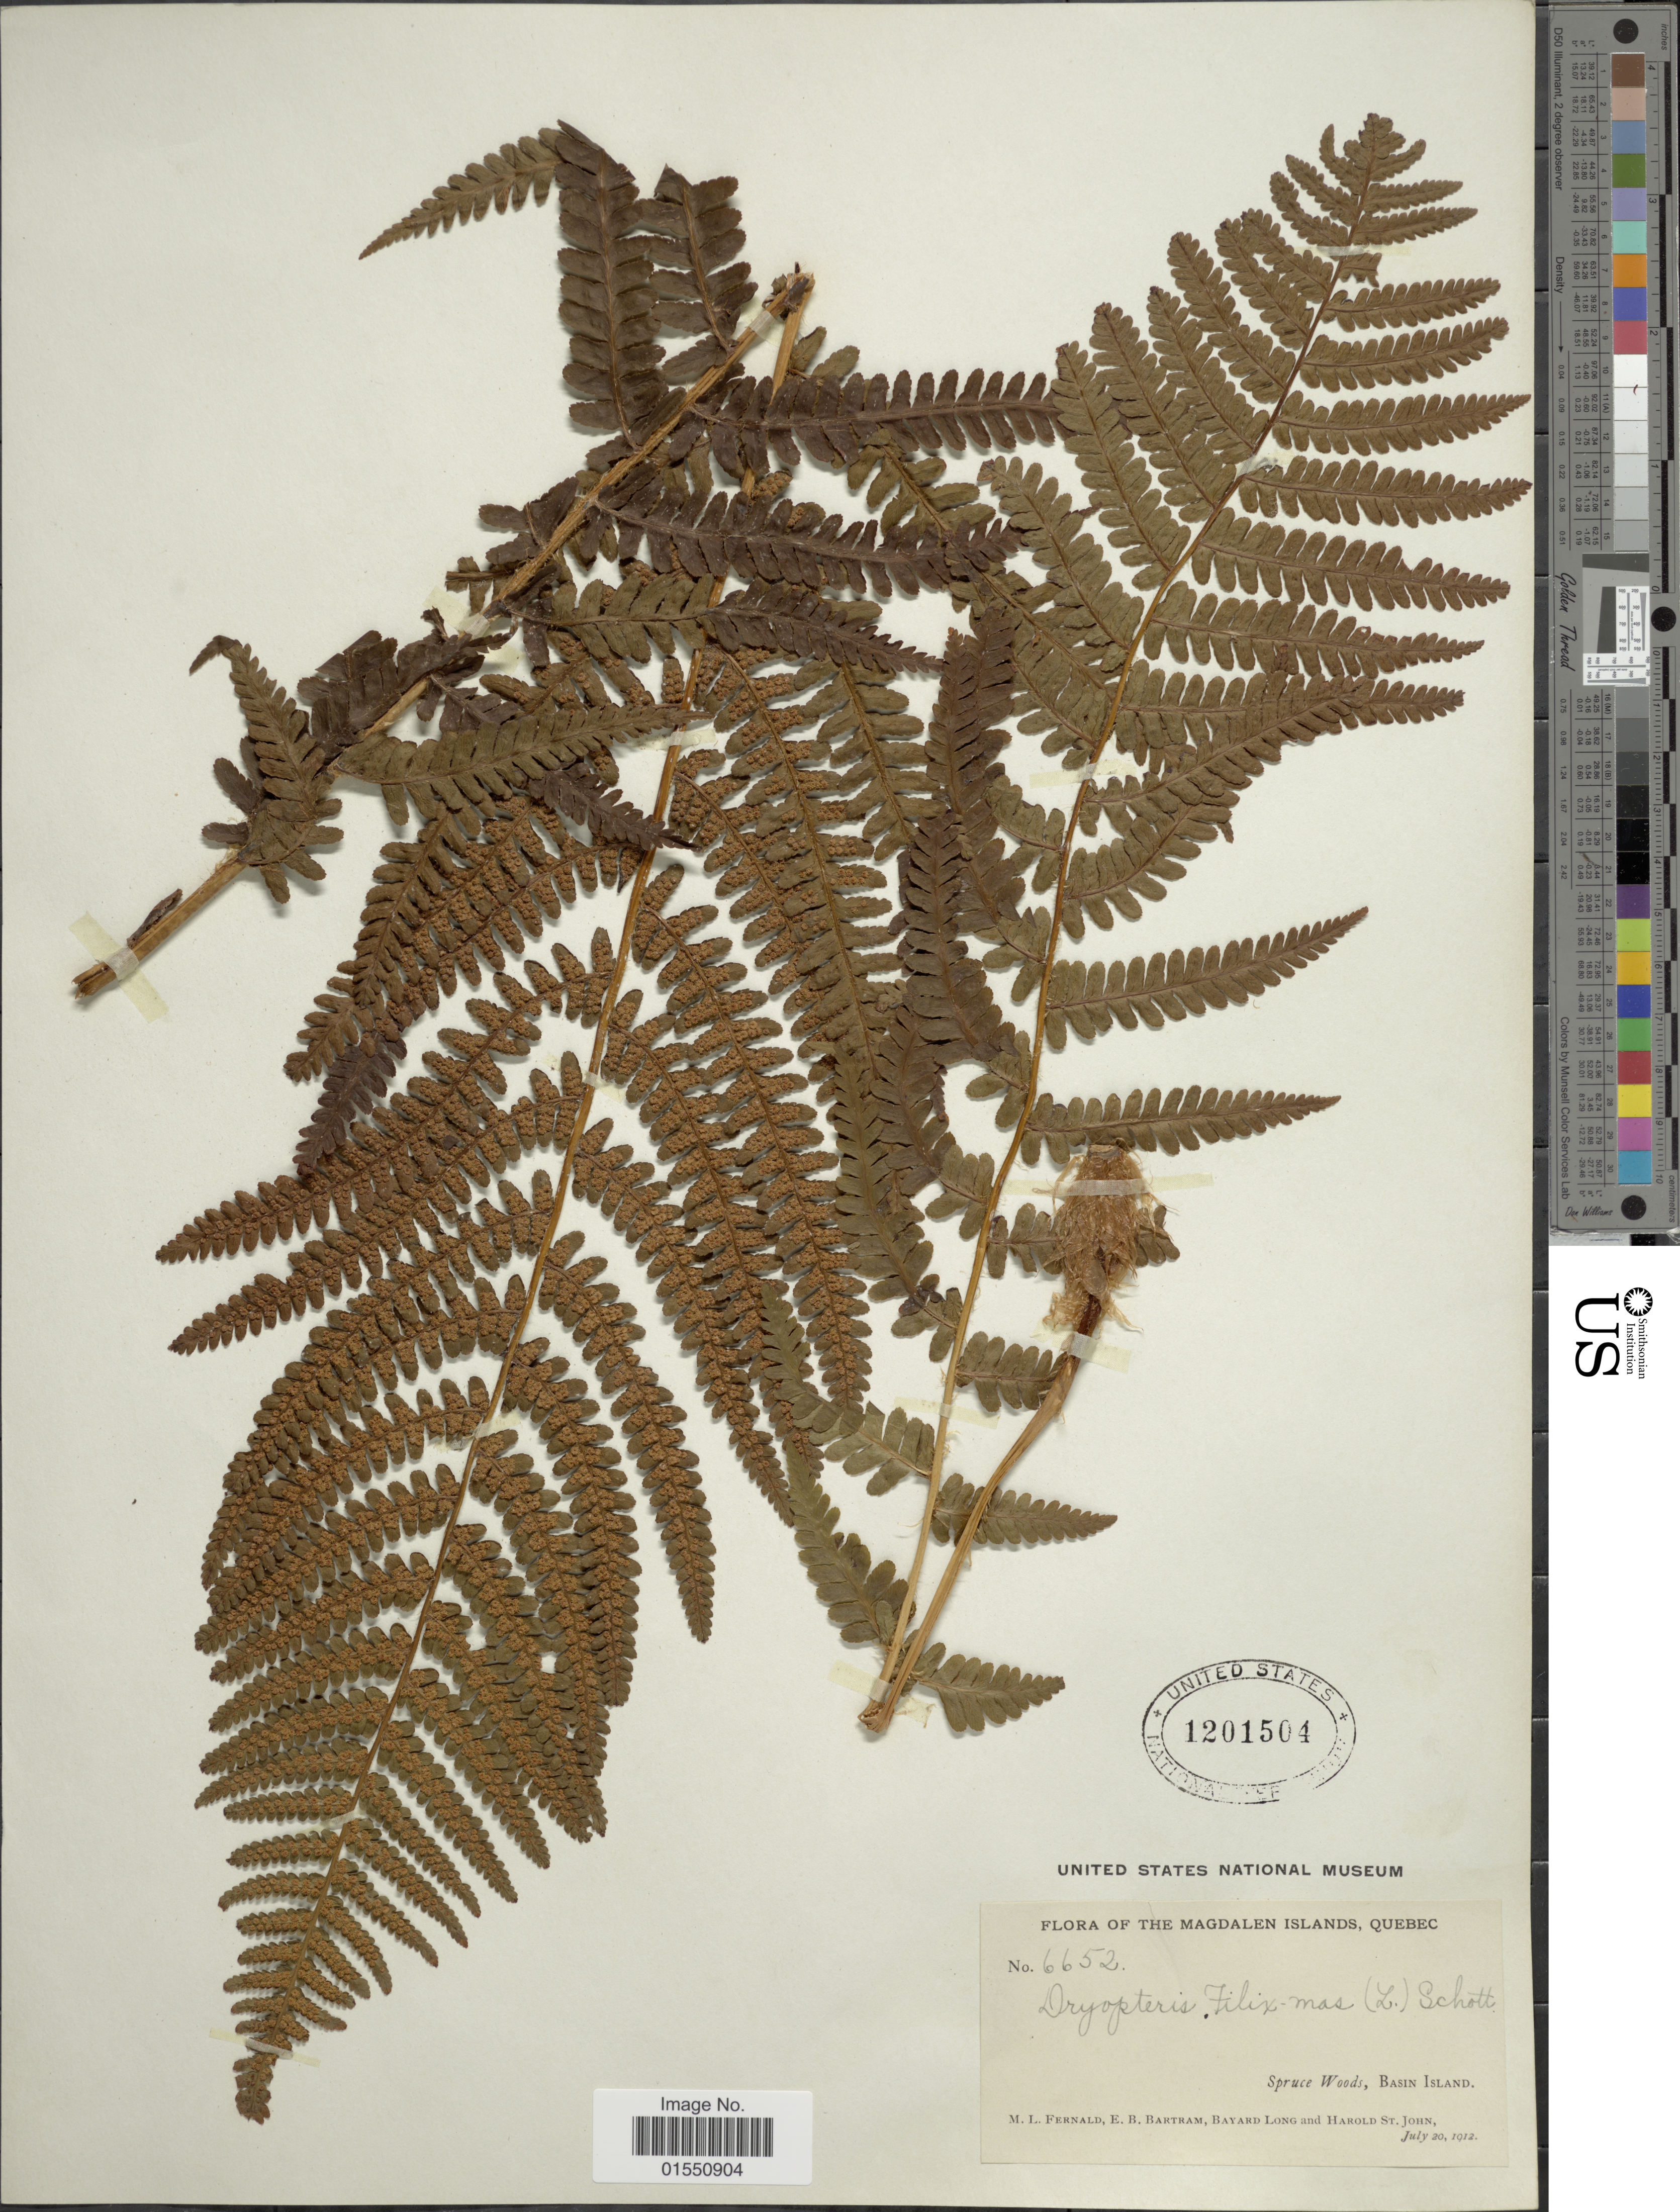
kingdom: Plantae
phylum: Tracheophyta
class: Polypodiopsida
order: Polypodiales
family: Dryopteridaceae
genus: Dryopteris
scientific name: Dryopteris filix-mas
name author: (L.) Schott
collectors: M. L. Fernald, E. B. Bartram, B. Long & H. St. John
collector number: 6652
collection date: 1912-07-20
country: Canada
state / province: Quebec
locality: Magdalen Islands. Spruce Woods, Basin Island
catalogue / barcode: US 1201504